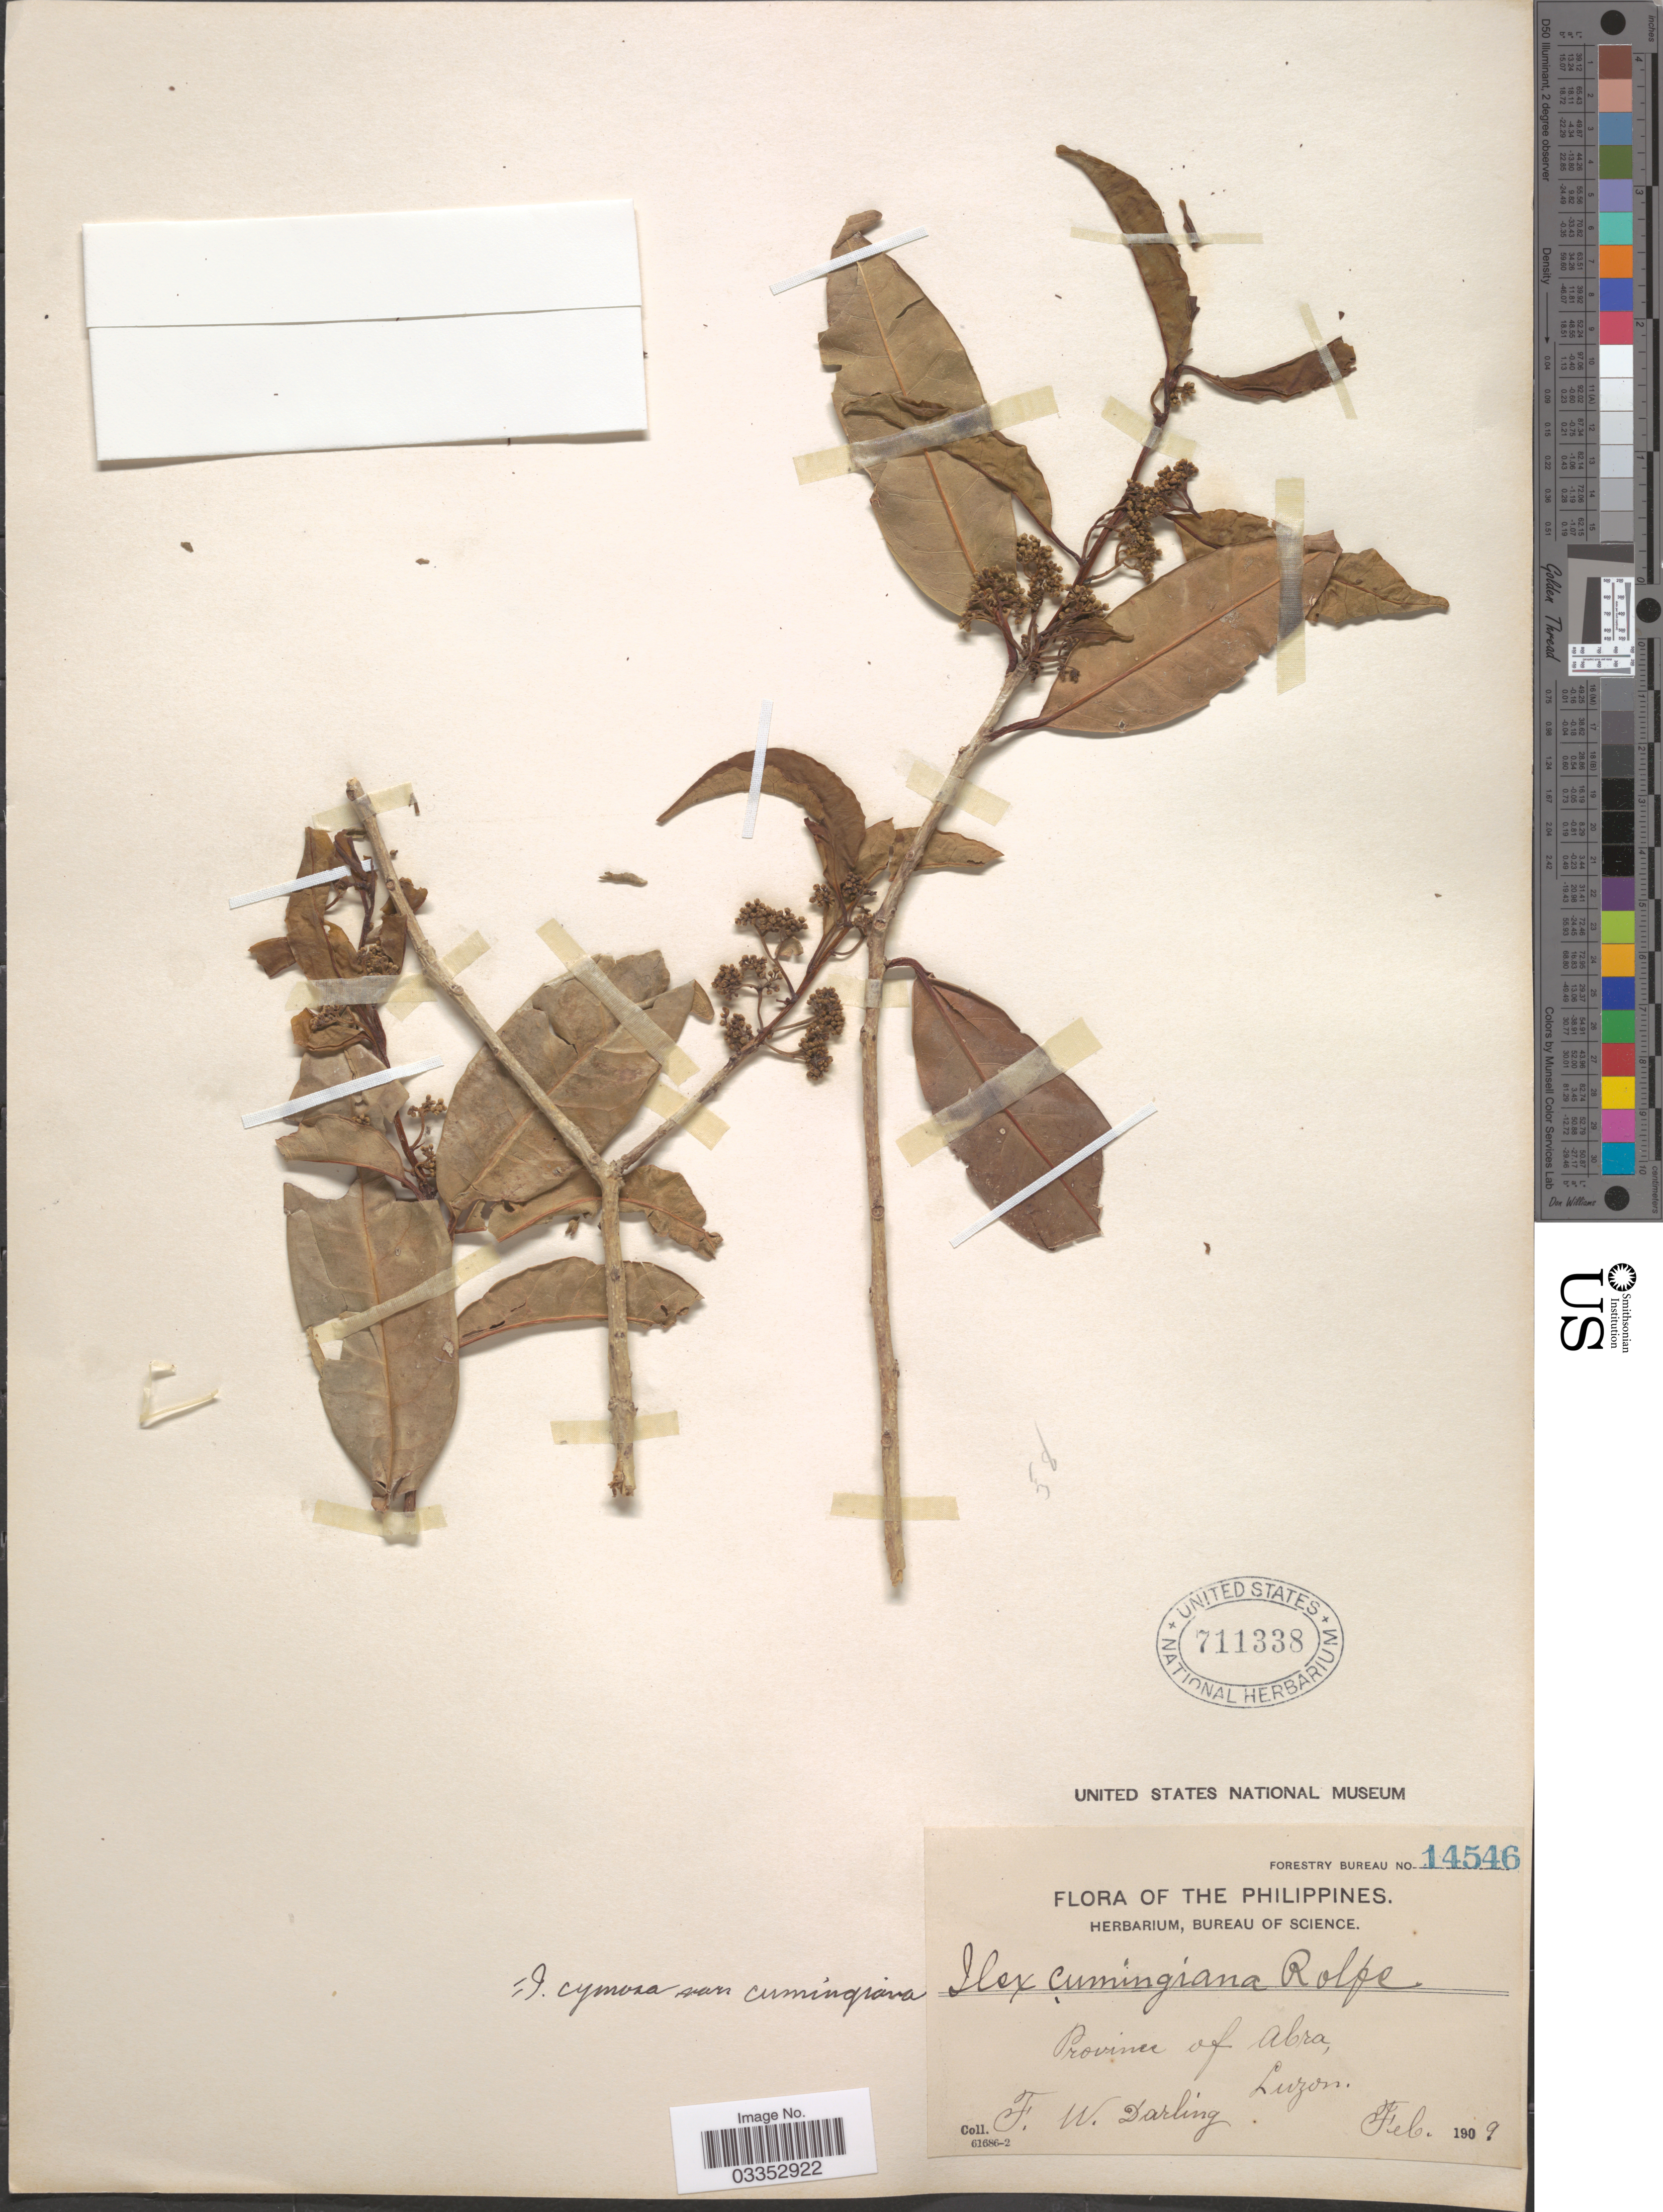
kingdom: Plantae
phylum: Tracheophyta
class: Magnoliopsida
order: Aquifoliales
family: Aquifoliaceae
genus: Ilex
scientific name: Ilex cymosa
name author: Blume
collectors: F. Darling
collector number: Forestry Bureau 14546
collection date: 1909-02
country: Philippines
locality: Province of Abra, Luzon.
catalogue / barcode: US 711338